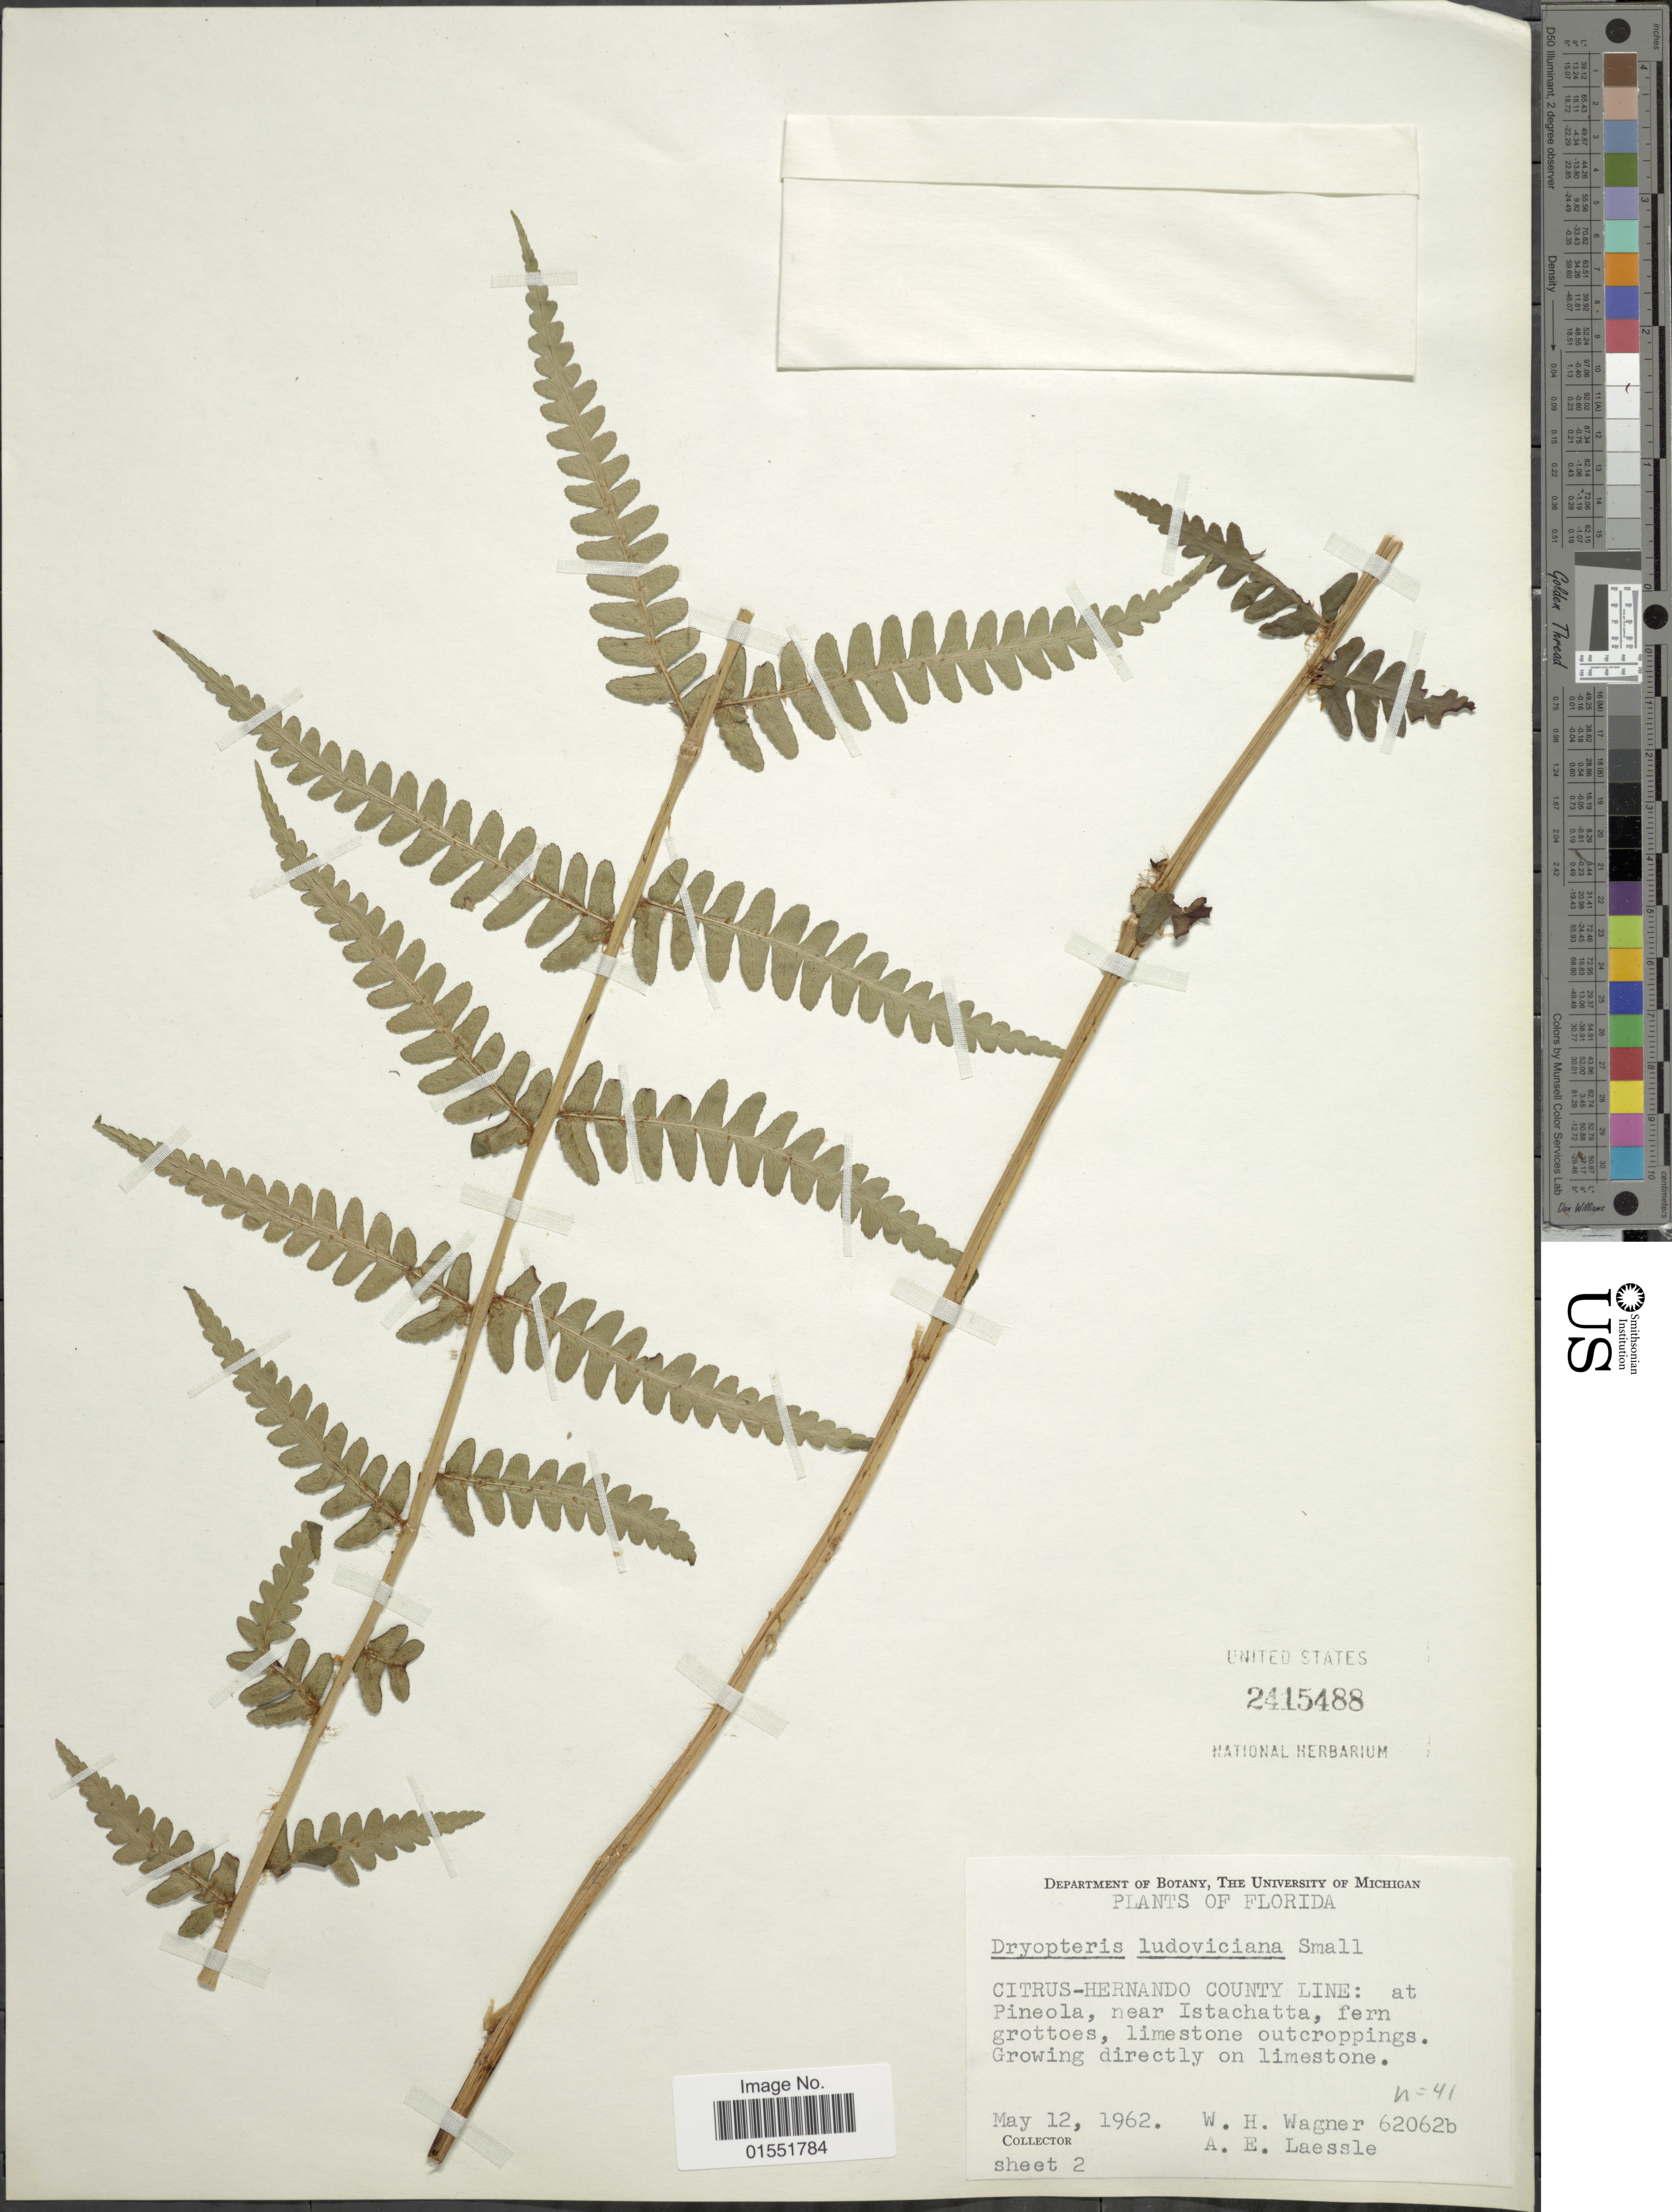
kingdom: Plantae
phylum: Tracheophyta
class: Polypodiopsida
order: Polypodiales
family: Dryopteridaceae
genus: Dryopteris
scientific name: Dryopteris ludoviciana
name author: (Kunze) Small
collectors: W. H. Wagner & A. Laessle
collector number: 62062b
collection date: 1962-05-12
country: United States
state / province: Florida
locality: Citrus-Hernando County Line: at Pineola, near Istachatta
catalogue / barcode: US 2415488